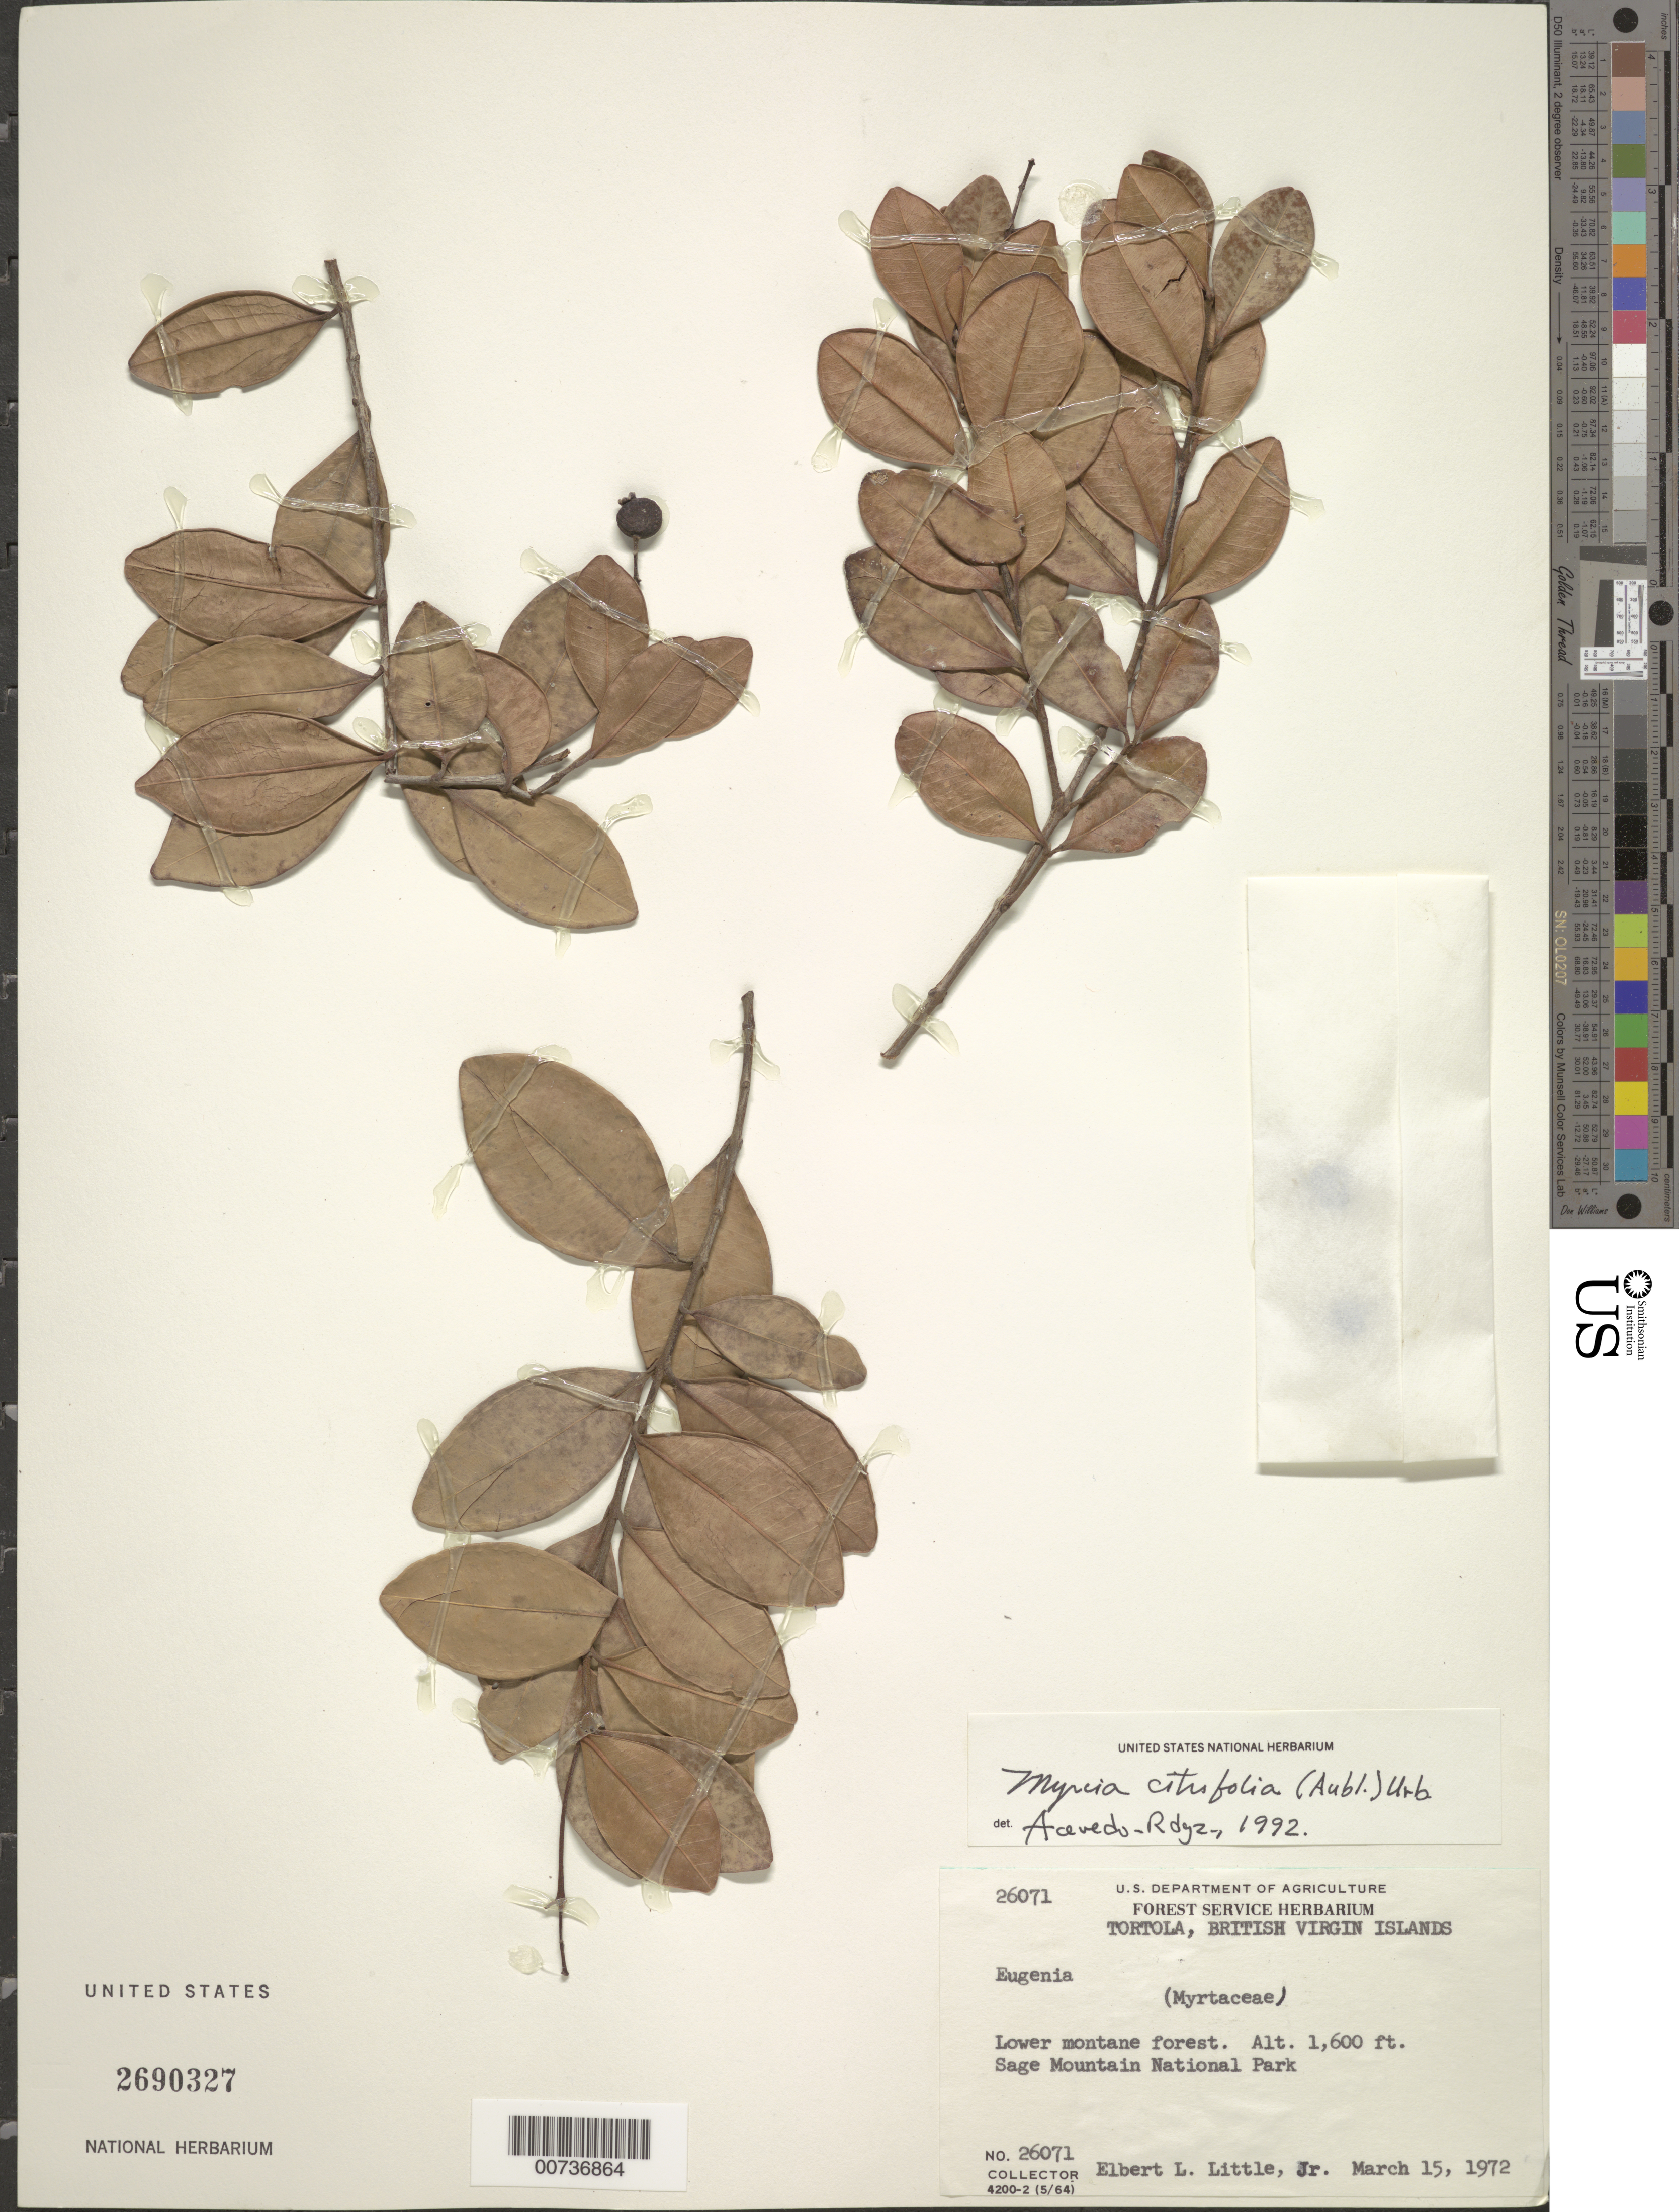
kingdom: Plantae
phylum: Tracheophyta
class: Magnoliopsida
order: Myrtales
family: Myrtaceae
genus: Myrcia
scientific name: Myrcia citrifolia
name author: (Aubl.) Urb.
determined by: Acevedo-Rodríguez, P., (BOT), Smithsonian Institution - National Museum of Natural History (UNITED STATES)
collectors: E. L. Little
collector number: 26071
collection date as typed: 15 Mar 1972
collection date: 1972-03-15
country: British Virgin Islands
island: Tortola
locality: Sage Mountain national Park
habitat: Lower montane forest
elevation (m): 488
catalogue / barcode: US 2690327